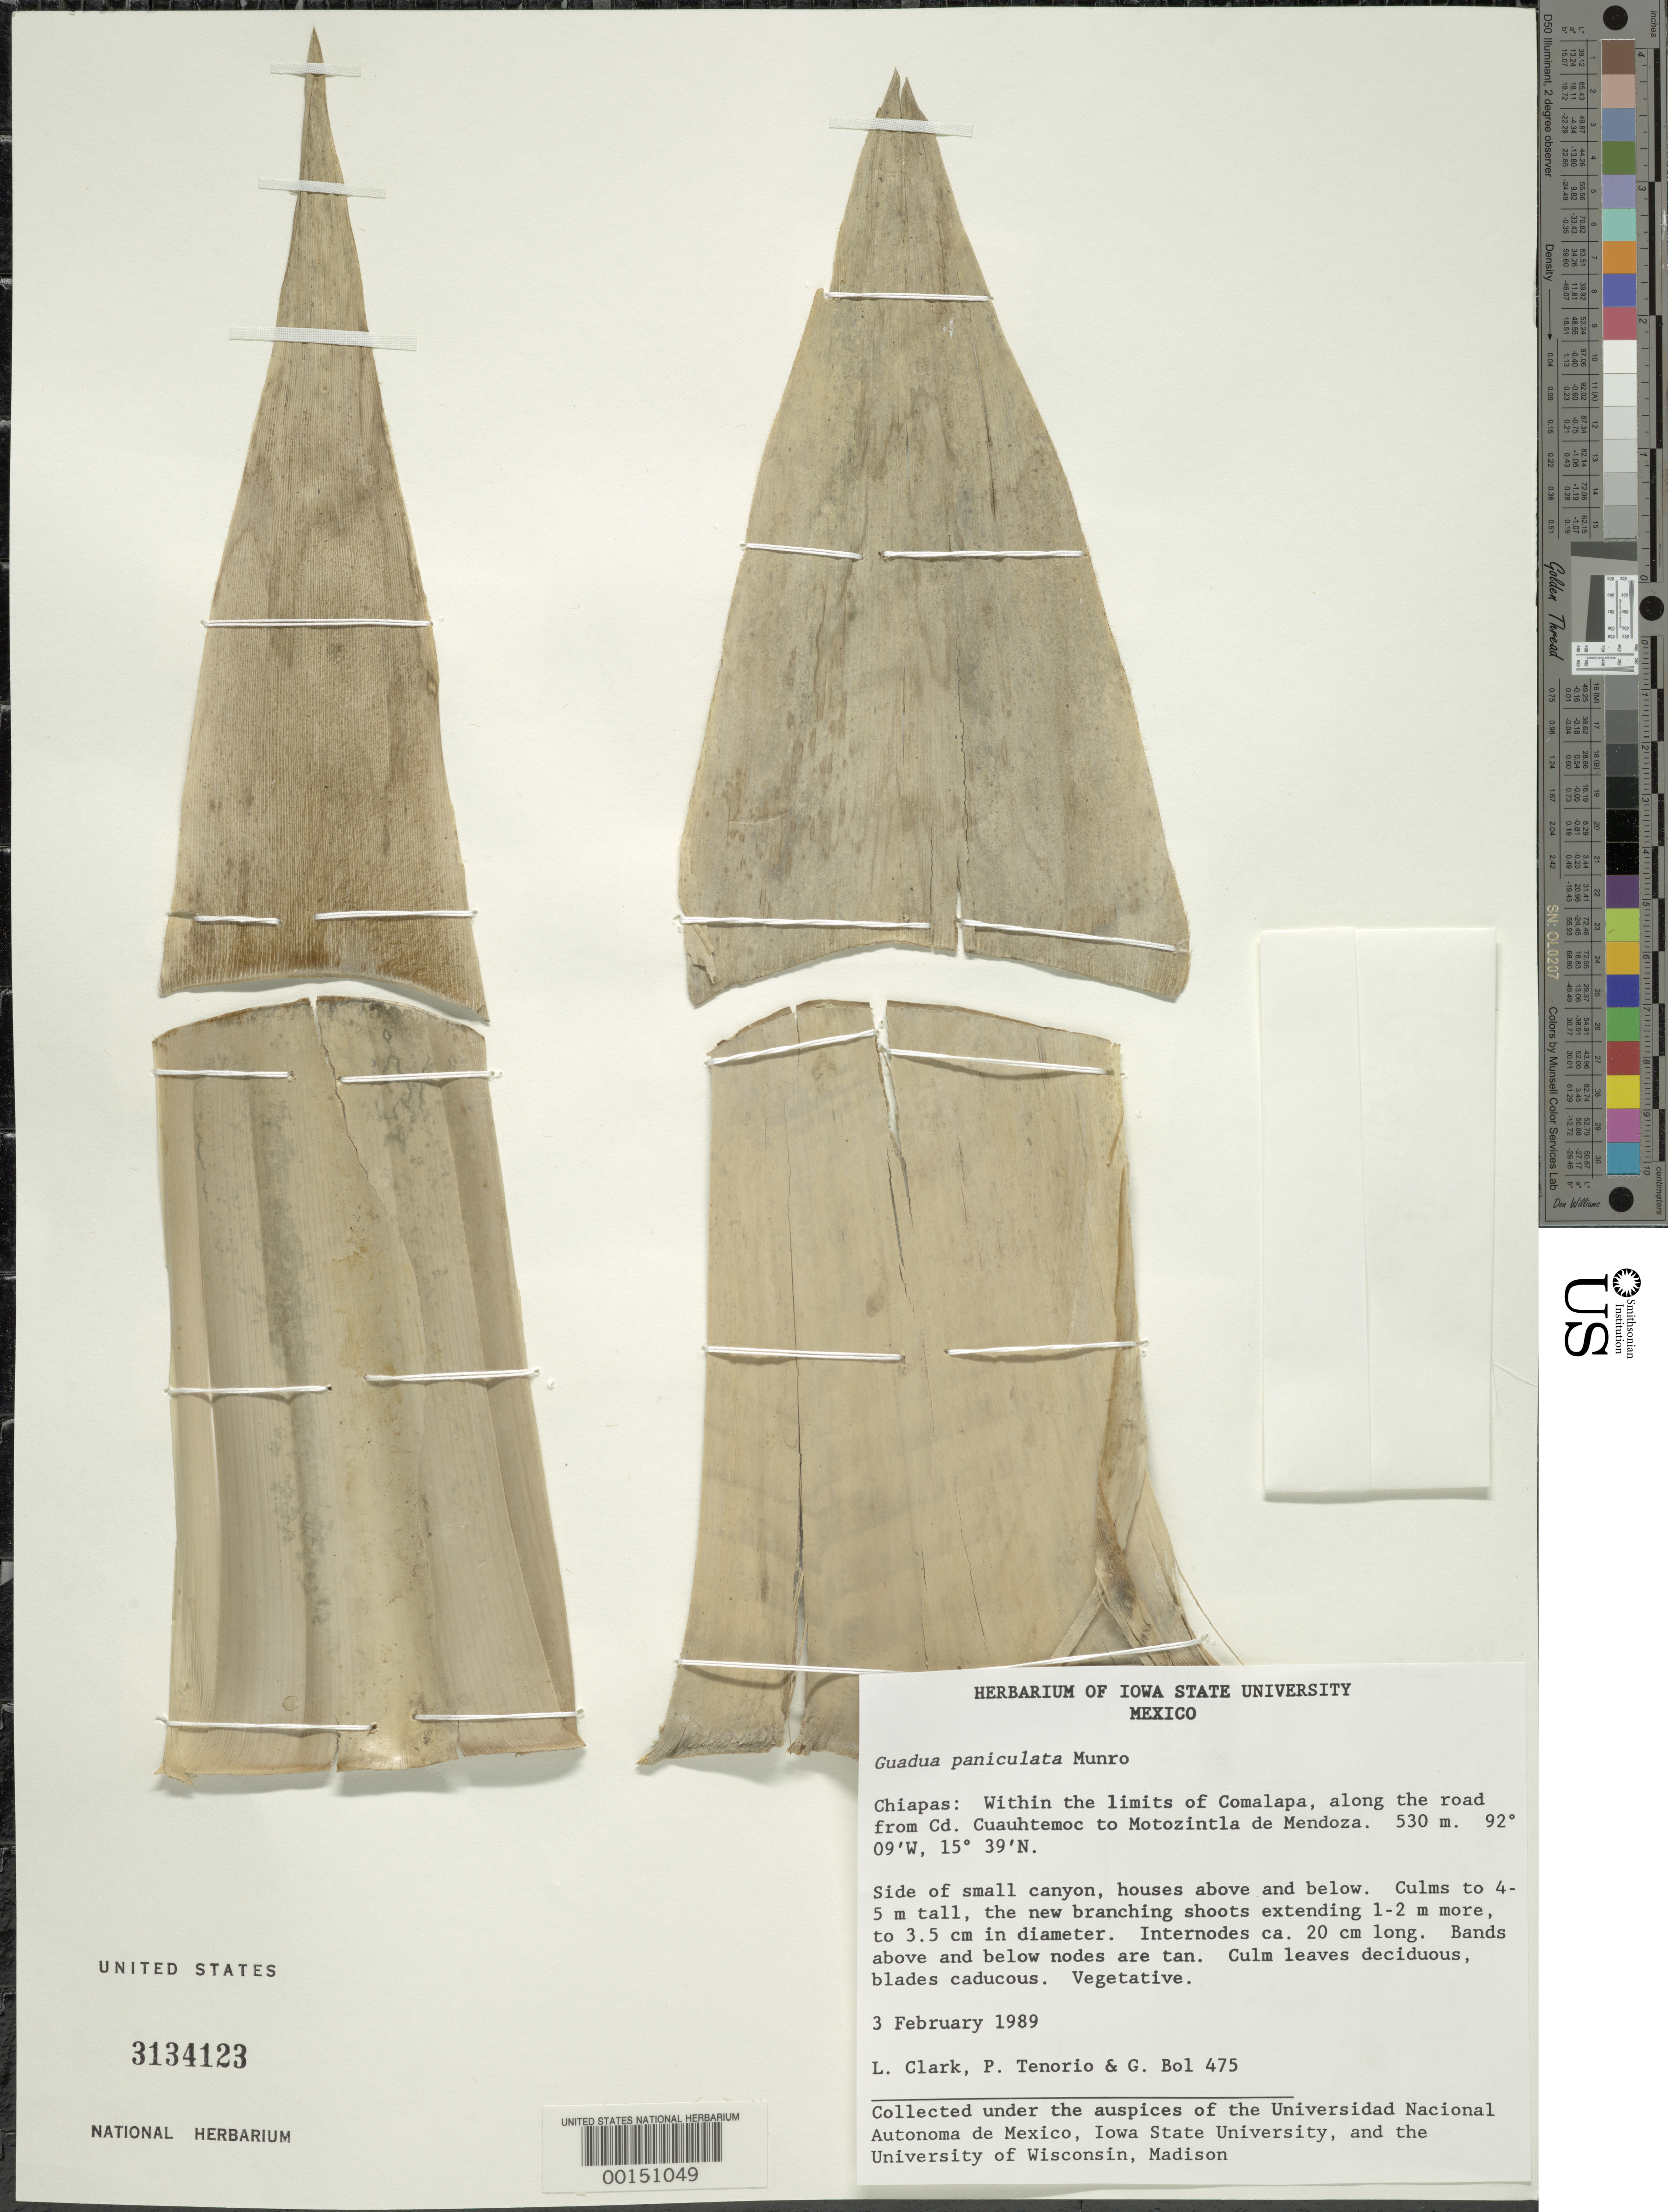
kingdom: Plantae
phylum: Tracheophyta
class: Liliopsida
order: Poales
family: Poaceae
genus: Guadua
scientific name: Guadua refracta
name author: Munro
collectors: L. G. Clark, P. Tenorio L. & G. Bol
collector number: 475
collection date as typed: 03 Feb 1989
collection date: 1989-02-03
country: Mexico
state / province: Chiapas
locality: Within Comalapa, along rd from cd. Cuauhtemoc to Motozintla de Mendoza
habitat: Side of small canyon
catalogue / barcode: US 3134123